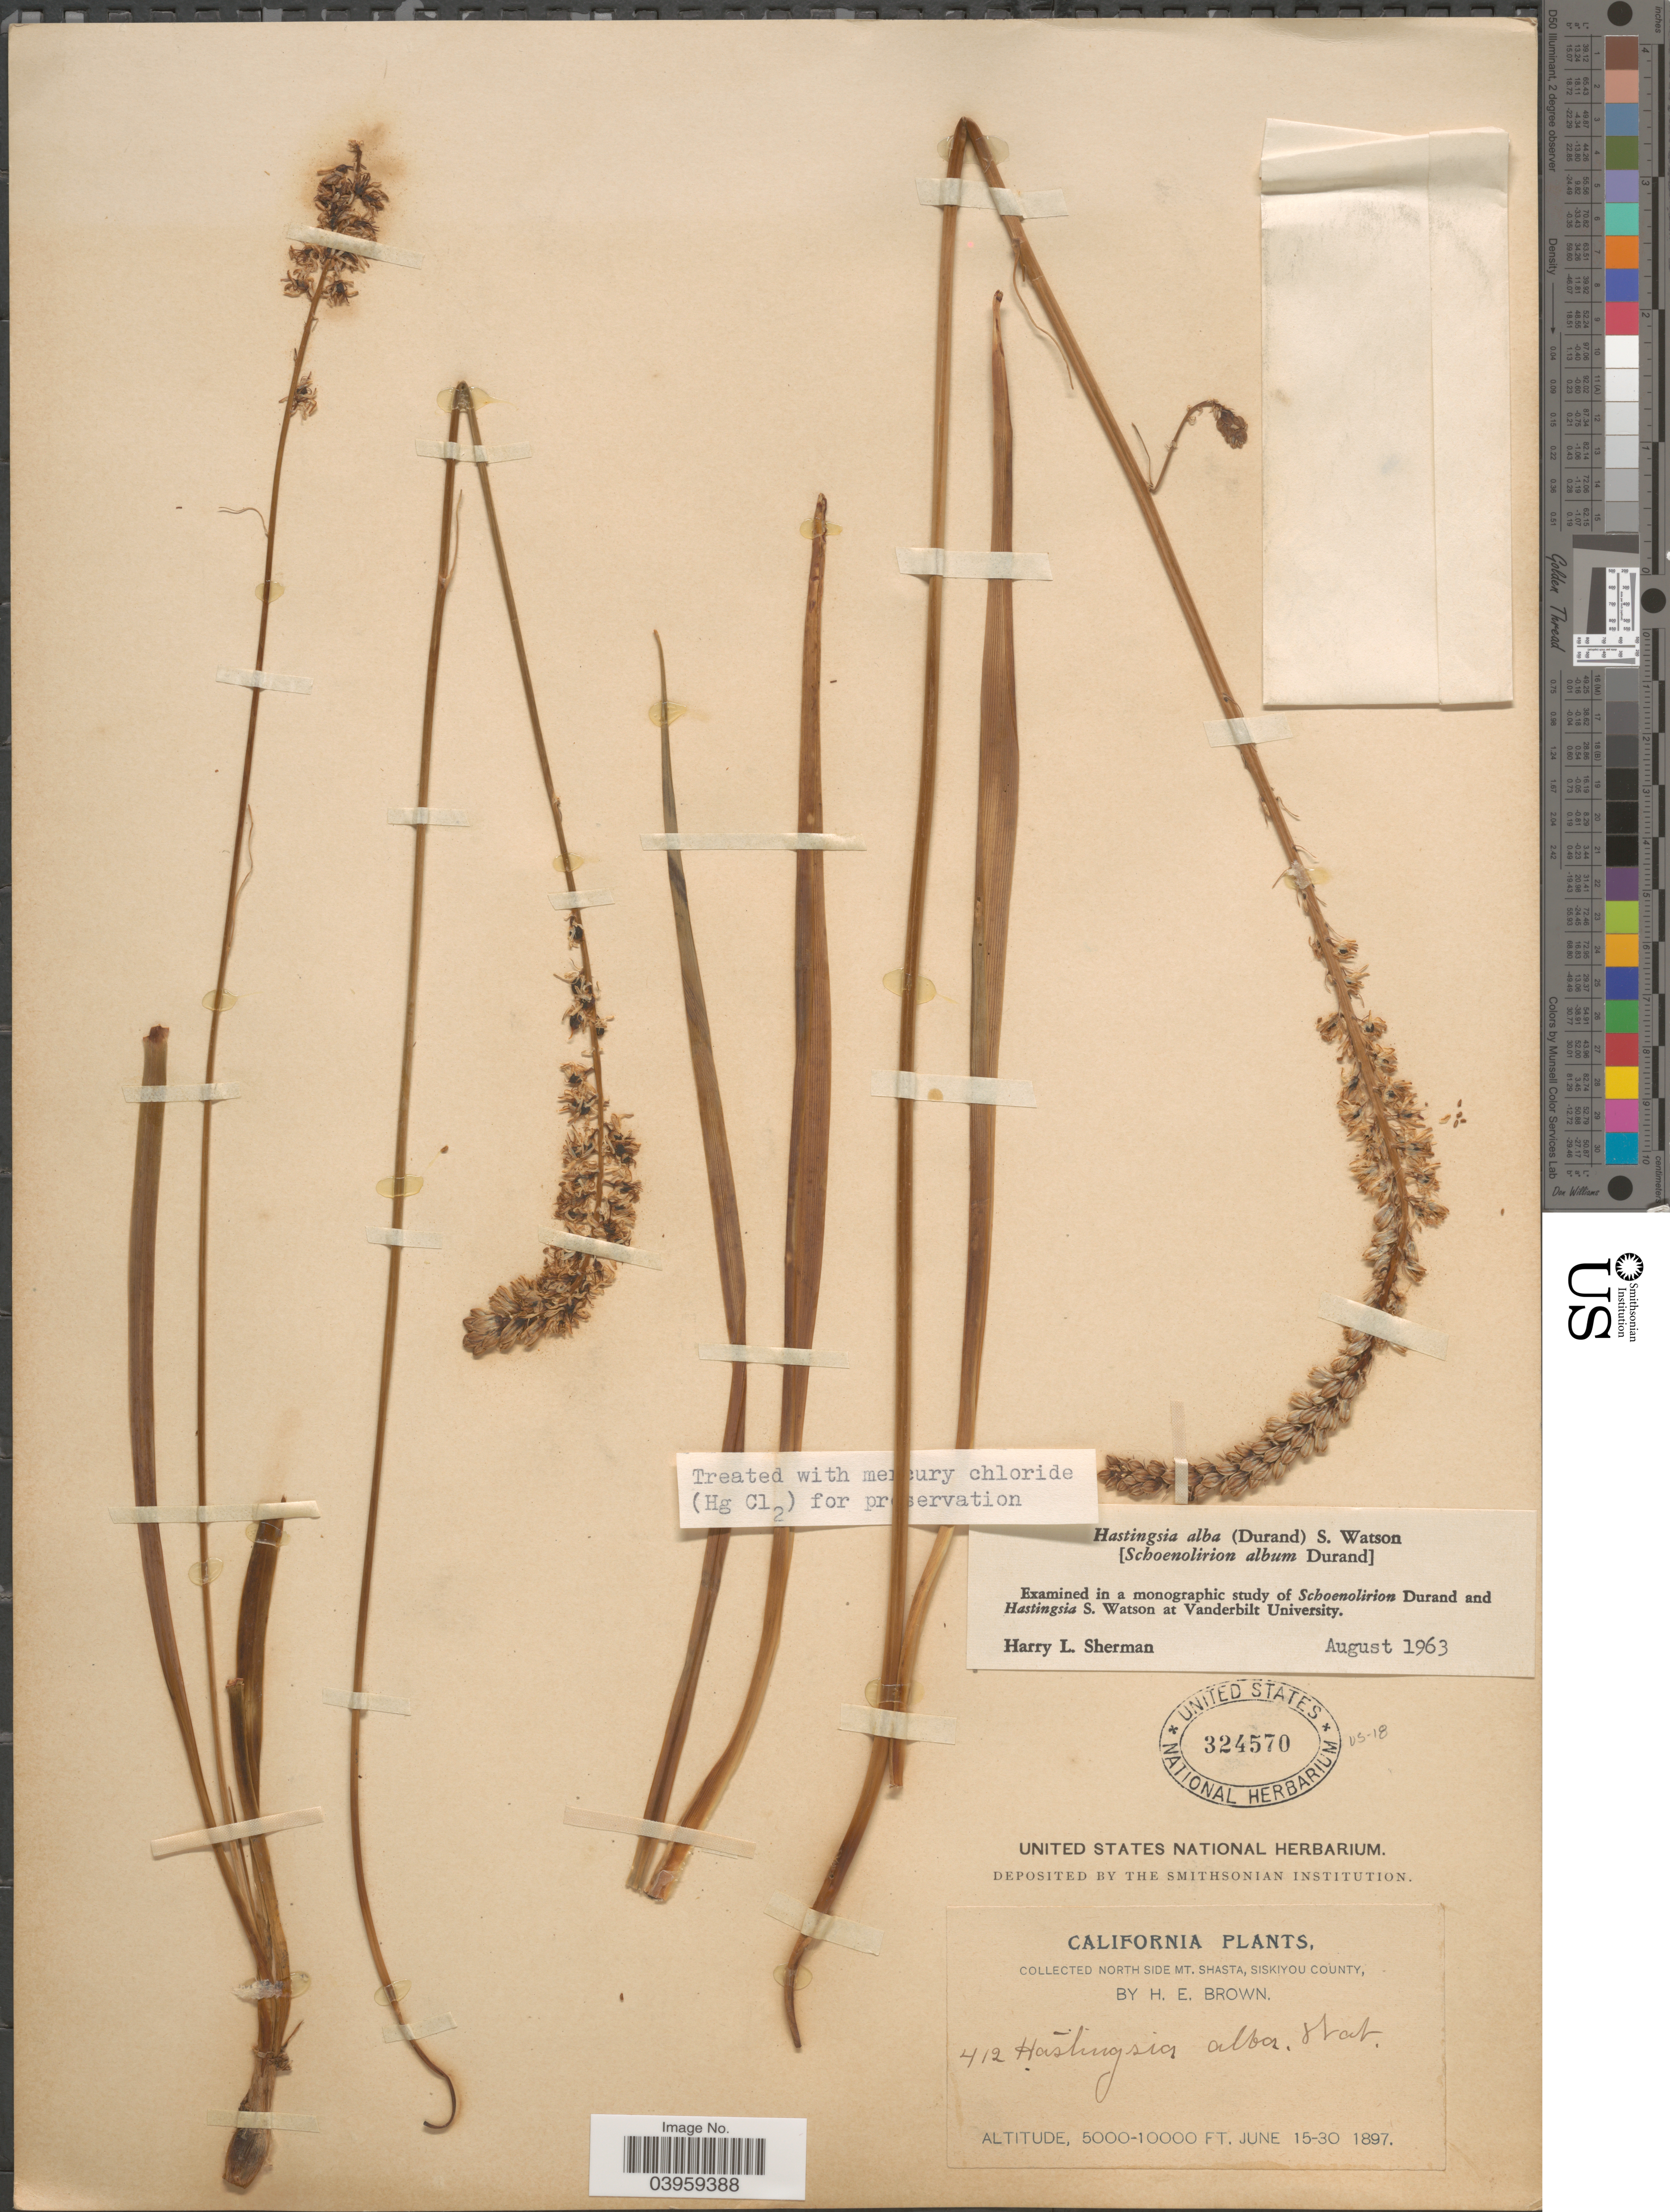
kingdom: Plantae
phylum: Tracheophyta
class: Liliopsida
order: Asparagales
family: Asparagaceae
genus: Hastingsia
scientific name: Hastingsia alba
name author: (Durand) S. Watson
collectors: H. E. Brown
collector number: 412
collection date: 1897-06-15/1897-06-30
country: United States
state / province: California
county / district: Siskiyou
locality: North side Mt. Shasta, Siskiyou County.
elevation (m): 1524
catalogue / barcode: US 324570